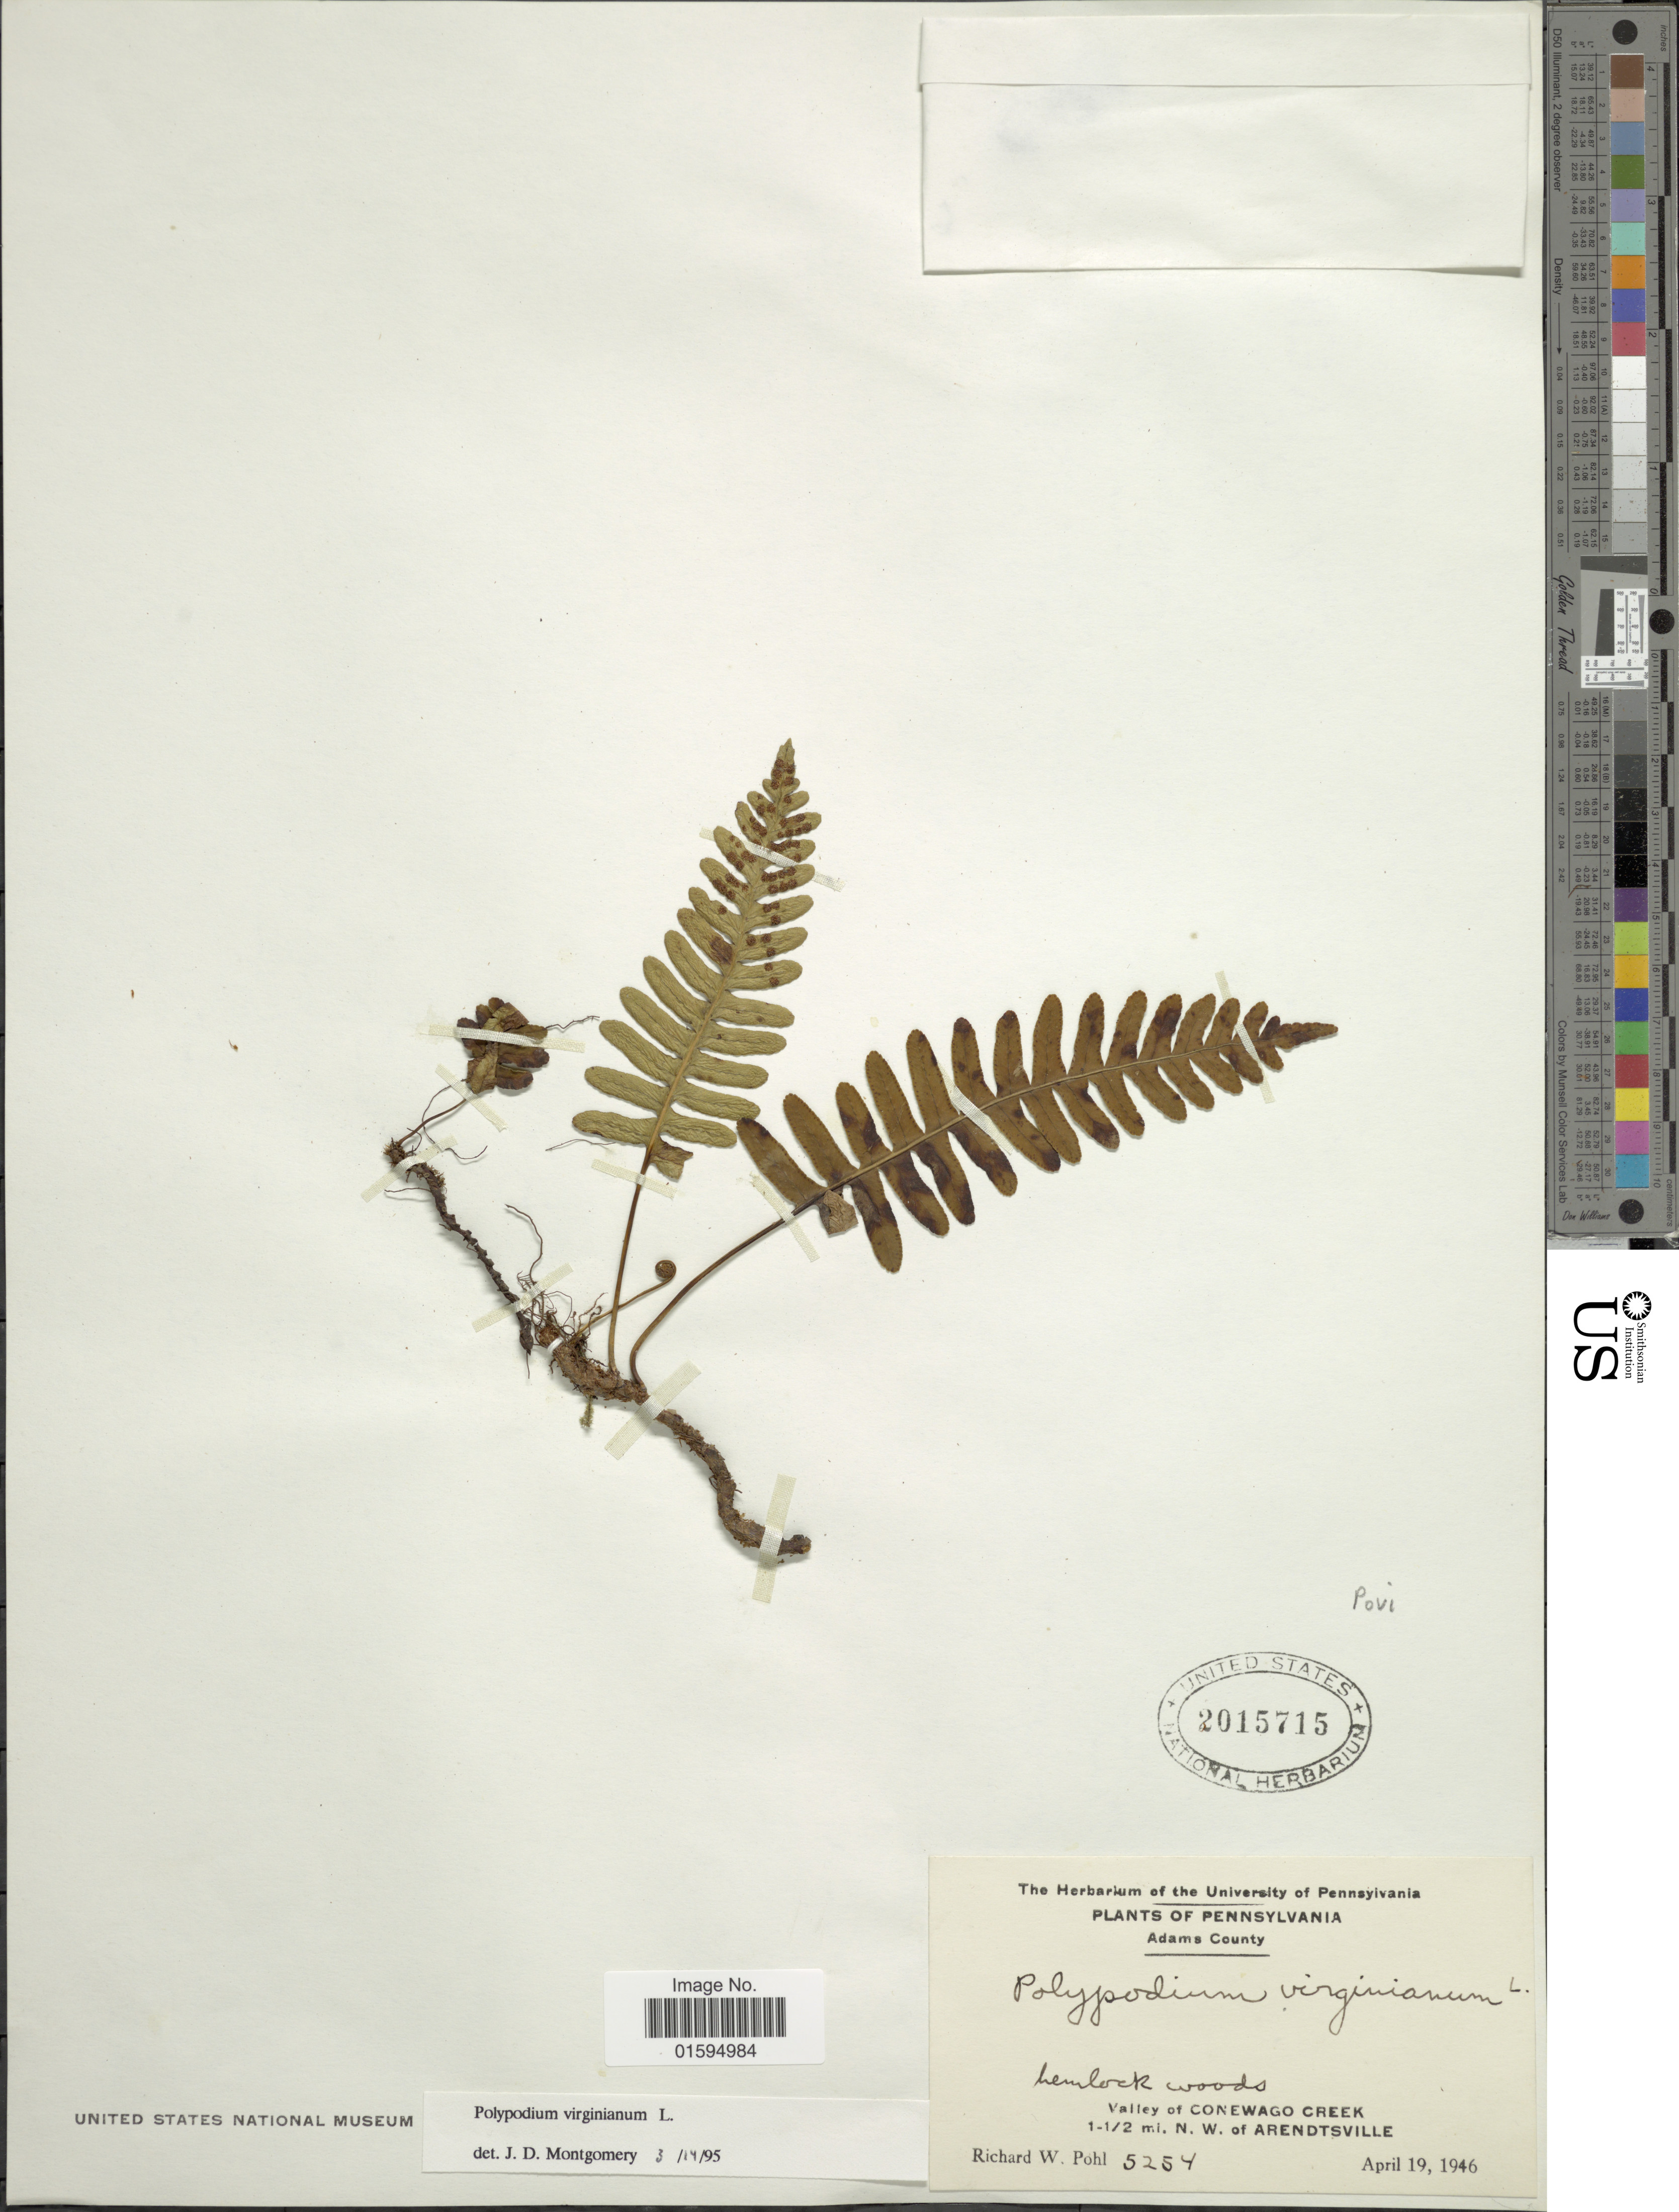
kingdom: Plantae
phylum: Tracheophyta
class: Polypodiopsida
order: Polypodiales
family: Polypodiaceae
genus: Polypodium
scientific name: Polypodium virginianum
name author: L.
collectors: R. W. Pohl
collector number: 5454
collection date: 1946-04-19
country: United States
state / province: Pennsylvania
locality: Adams County, hemlock woods, Valley of Conewago Creek, 1 - ½ mi N.W. of Arendtsville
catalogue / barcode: US 2015715